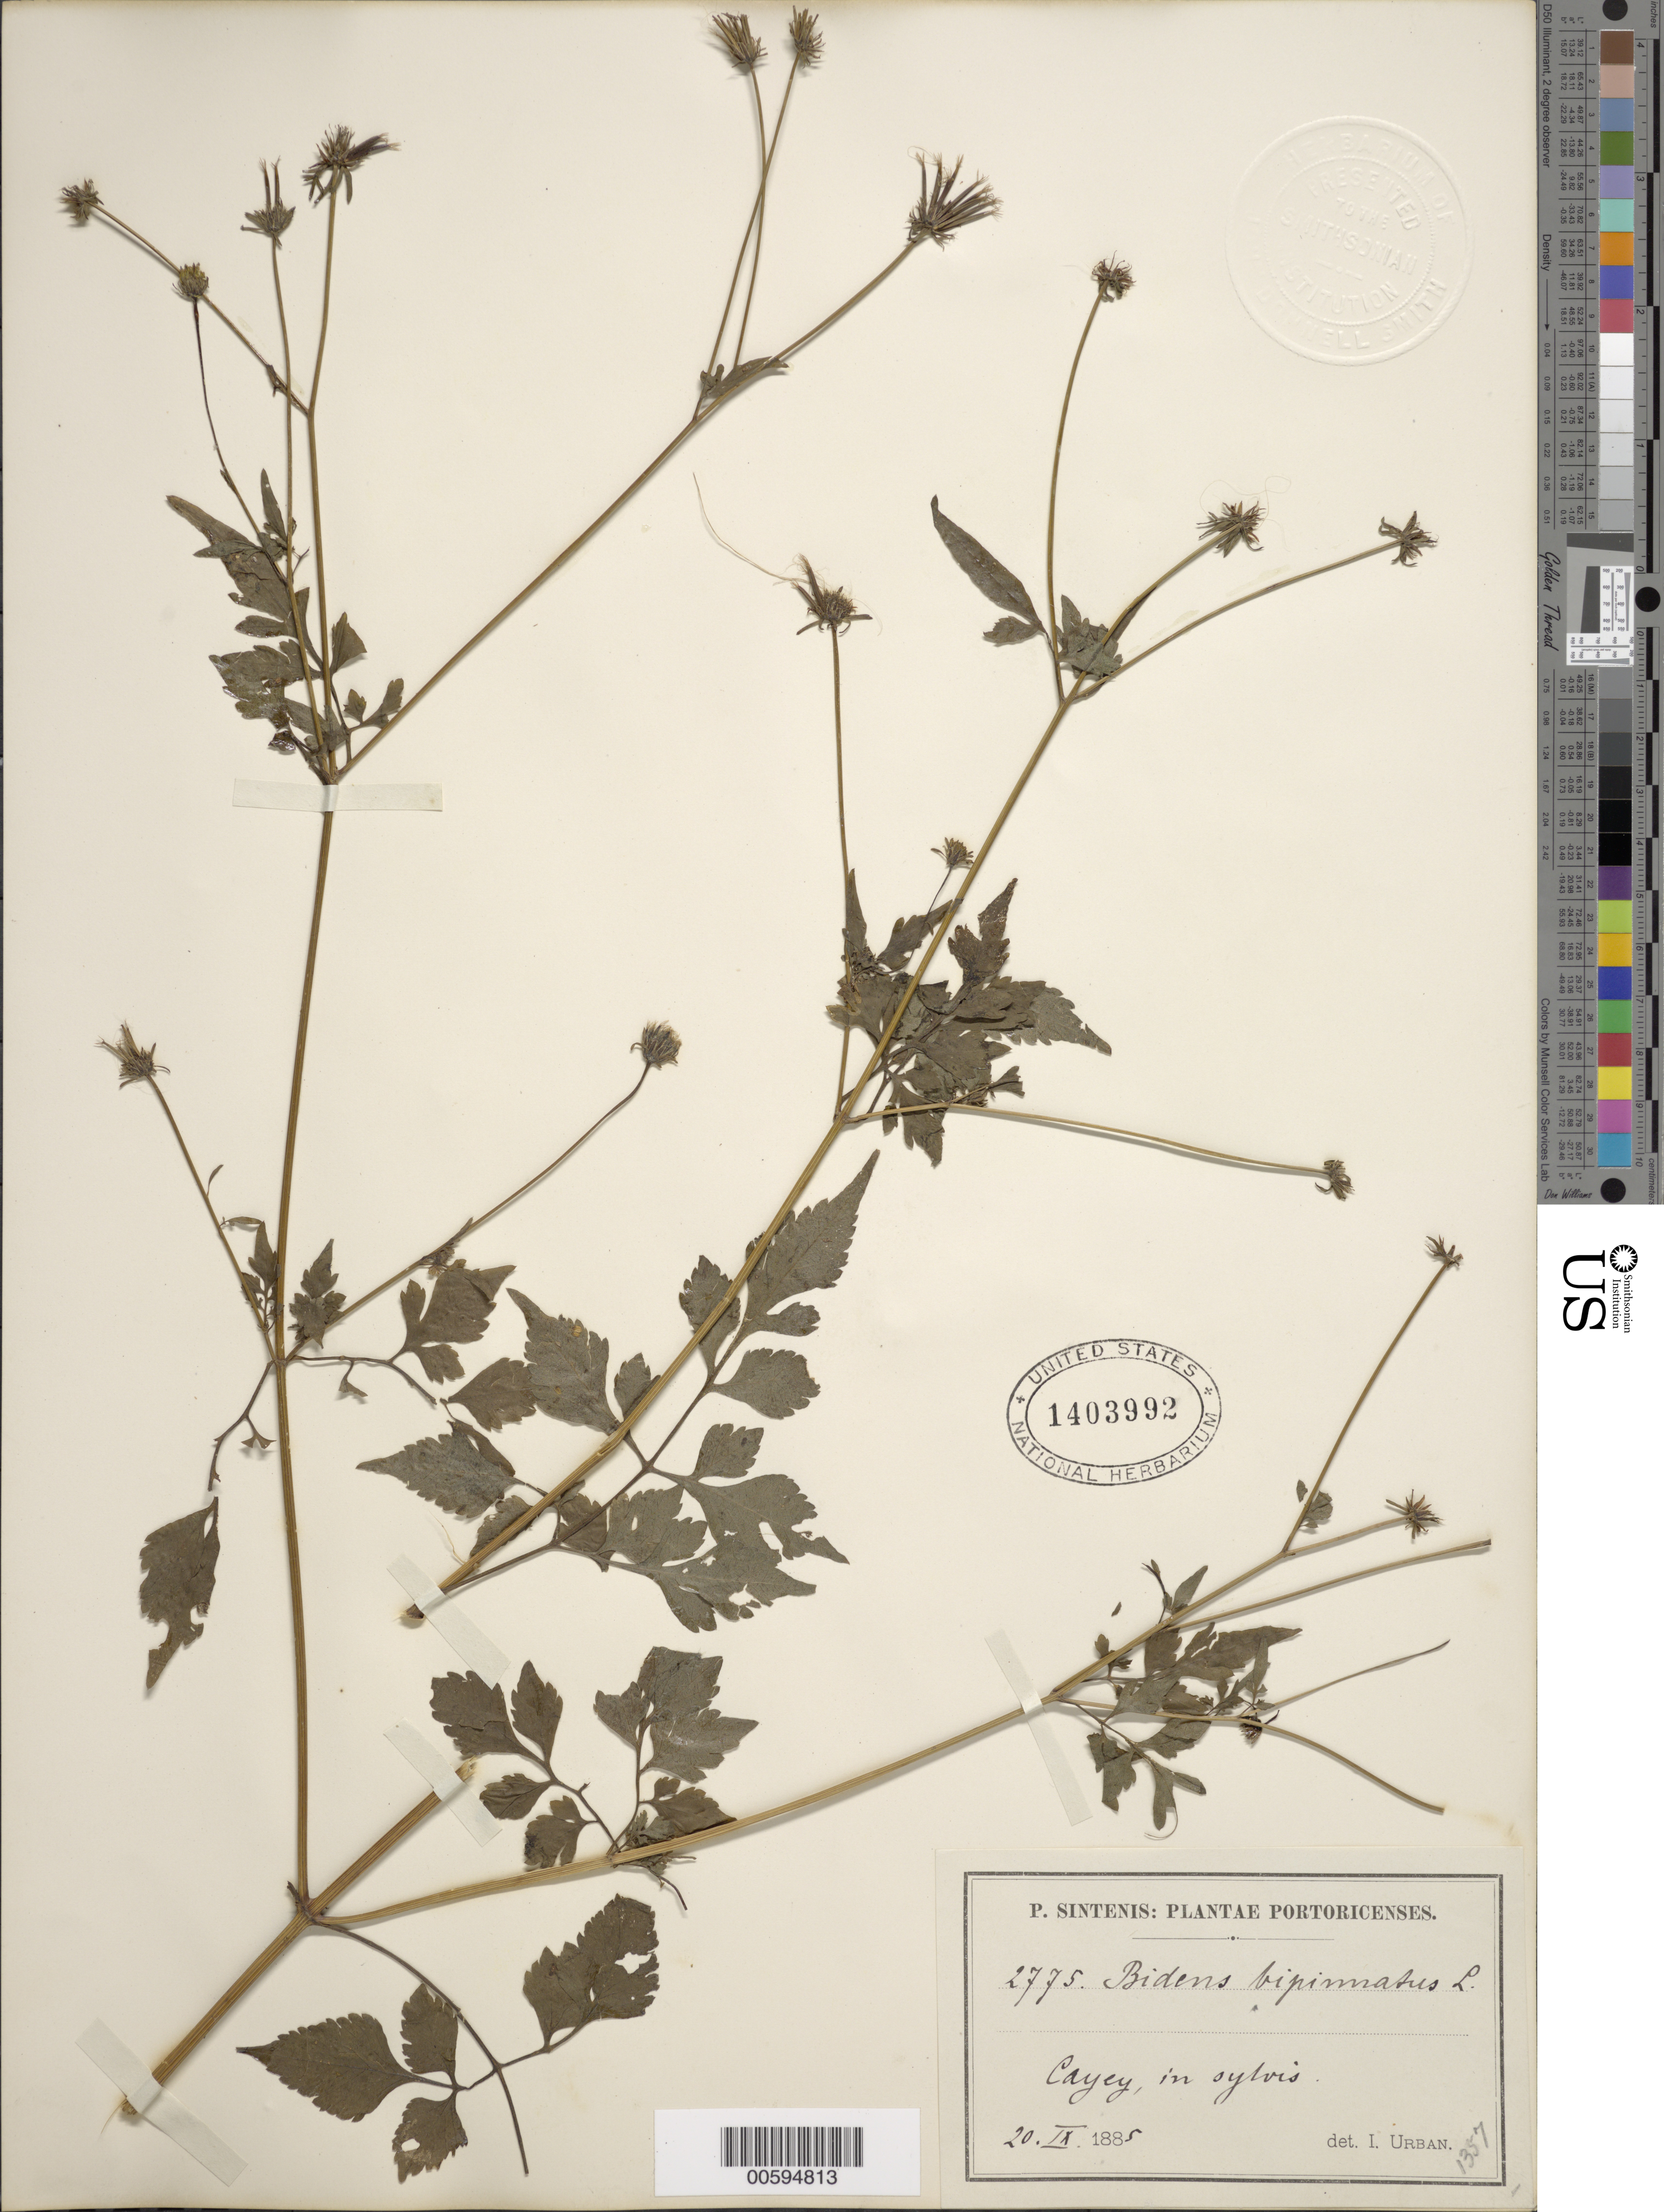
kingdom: Plantae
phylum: Tracheophyta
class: Magnoliopsida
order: Asterales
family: Asteraceae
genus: Bidens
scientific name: Bidens cynapiifolia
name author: Kunth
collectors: P. Sintenis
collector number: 2775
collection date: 1885-09-20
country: Puerto Rico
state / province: Çayey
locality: Cayey, in sylvis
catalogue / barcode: US 1403992